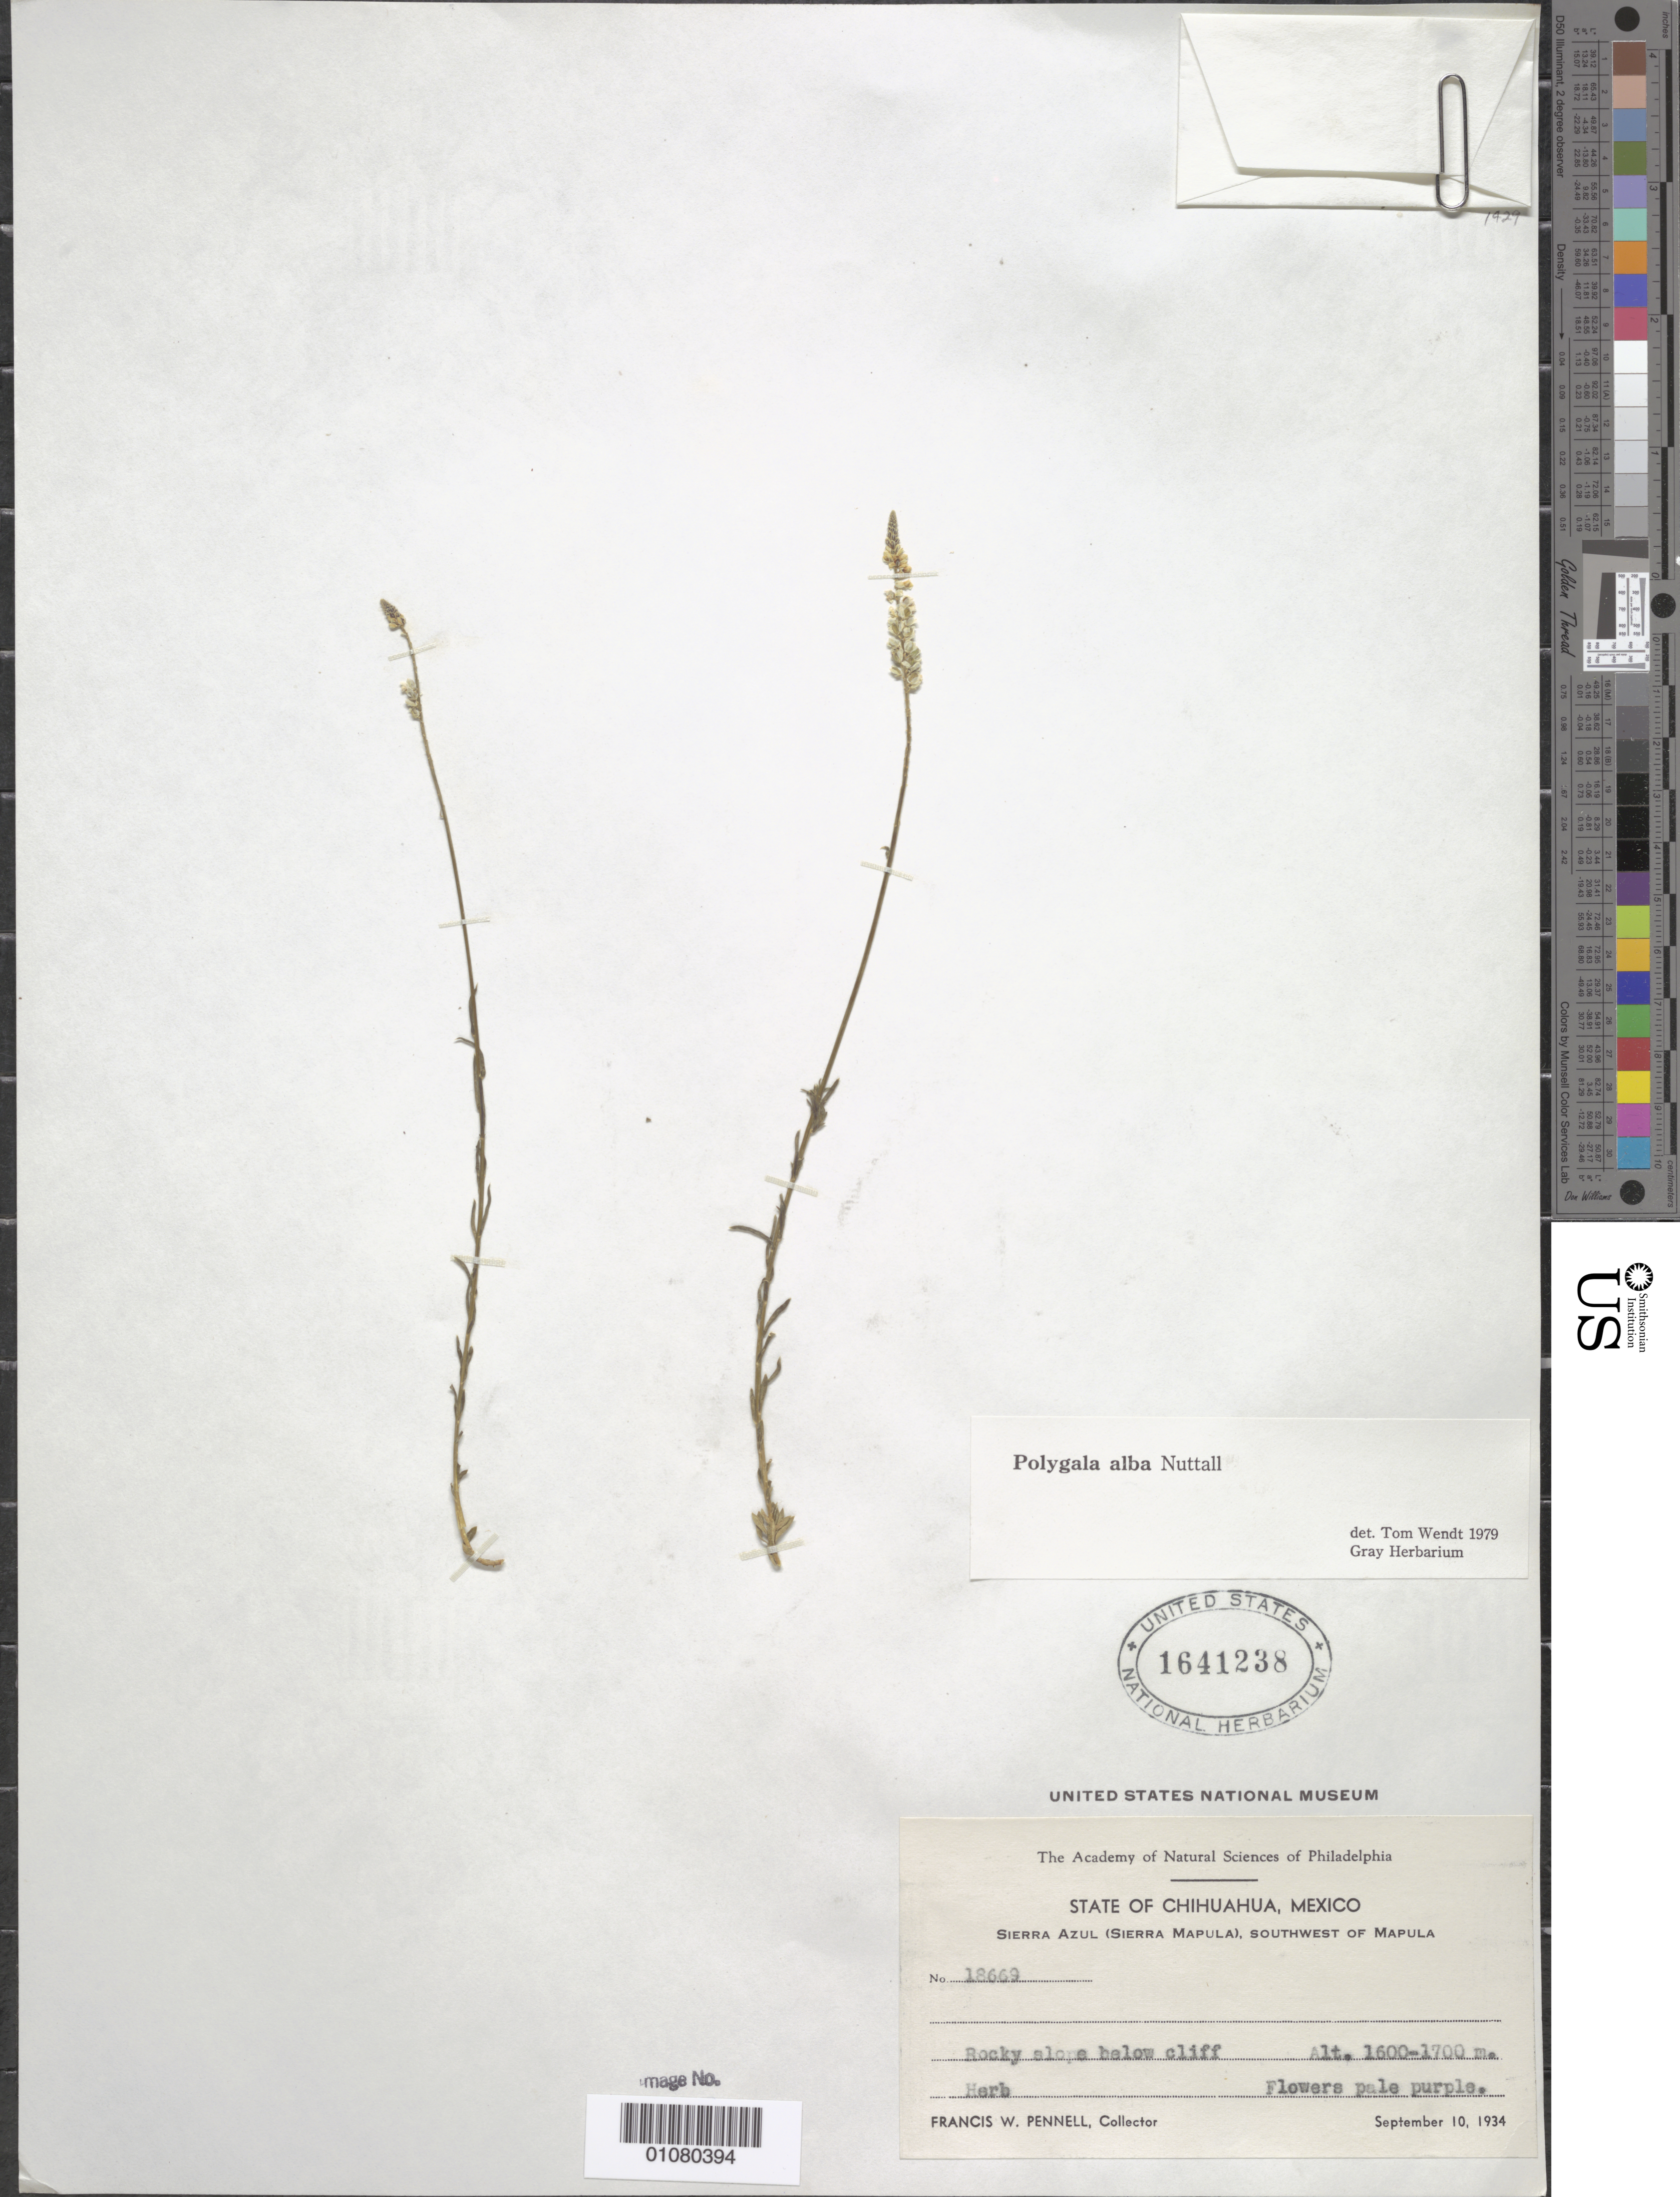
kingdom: Plantae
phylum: Tracheophyta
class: Magnoliopsida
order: Fabales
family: Polygalaceae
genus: Polygala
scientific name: Polygala alba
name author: Nutt.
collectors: F. W. Pennell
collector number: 18669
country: Mexico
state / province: Chihuahua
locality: Sierra Azul, Sierra Mapula, SW of Mapula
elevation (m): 1600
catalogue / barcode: US 1641238